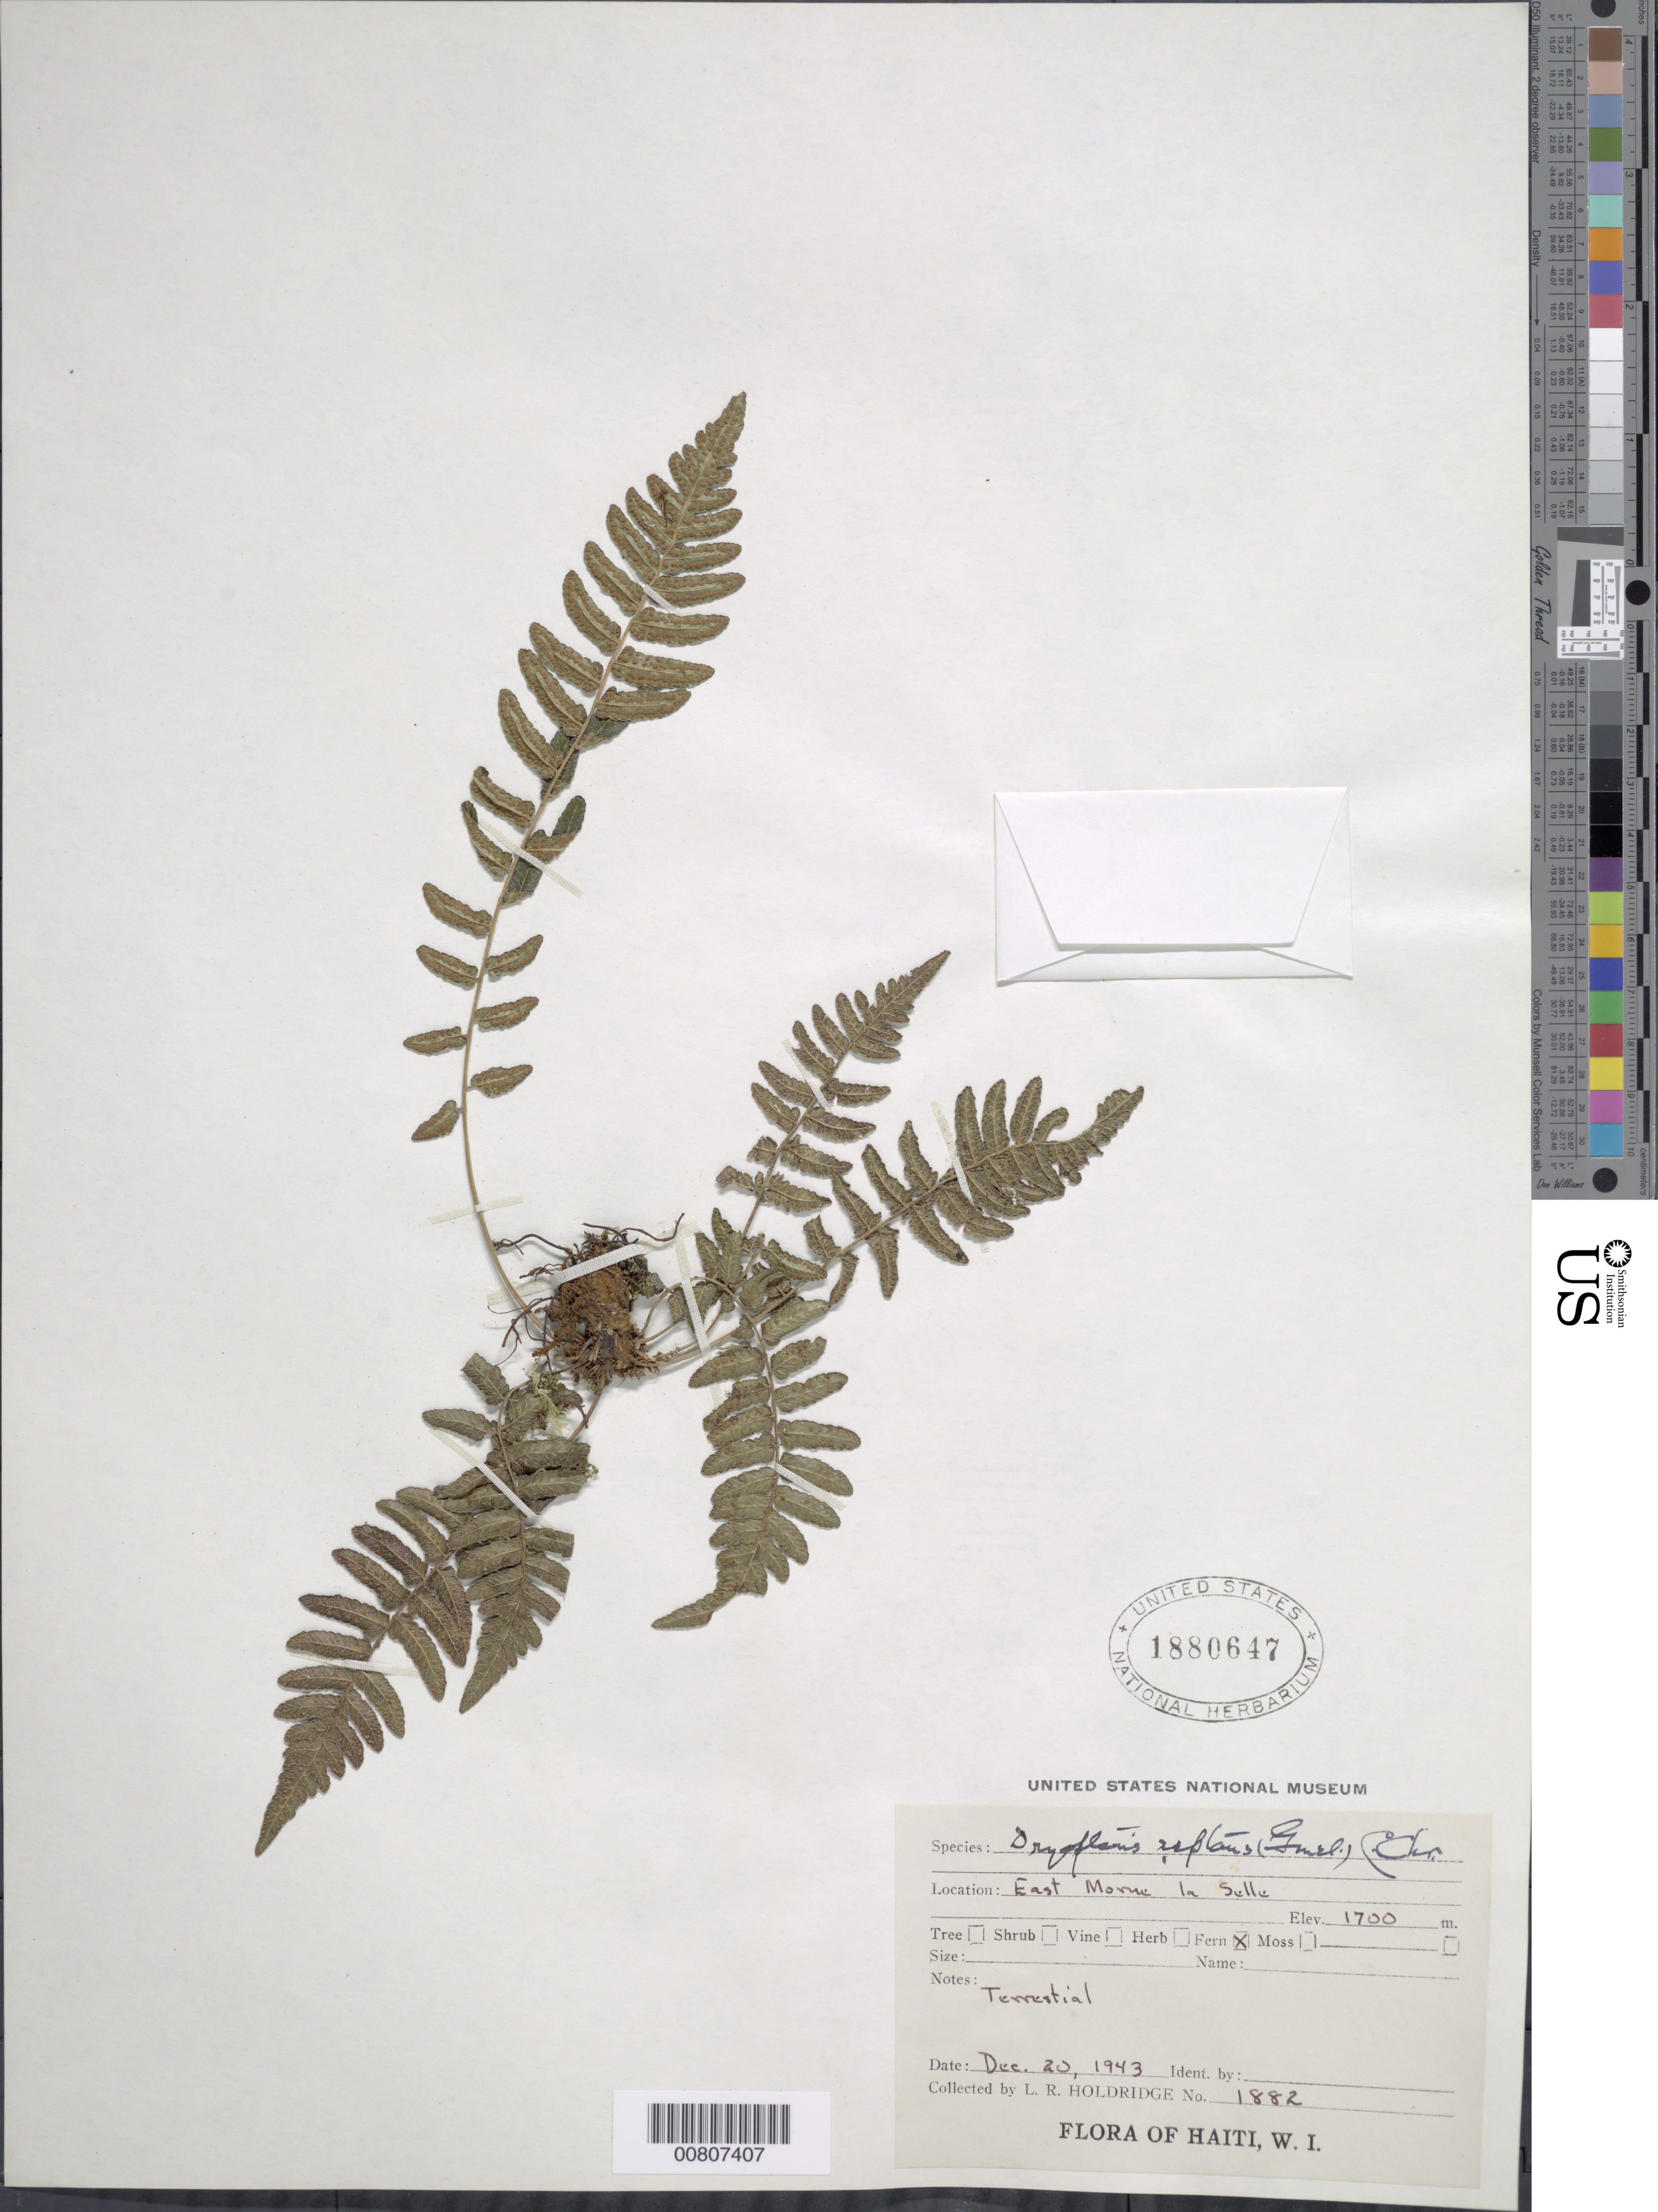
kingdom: Plantae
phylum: Tracheophyta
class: Polypodiopsida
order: Polypodiales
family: Thelypteridaceae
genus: Goniopteris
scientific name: Goniopteris reptans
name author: (J.F. Gmel.) C. Presl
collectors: L. Holdridge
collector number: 1882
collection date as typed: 20 Dec 1943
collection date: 1943-12-20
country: Haiti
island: Hispaniola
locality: East Morne la Selle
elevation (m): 1700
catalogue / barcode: US 1880647